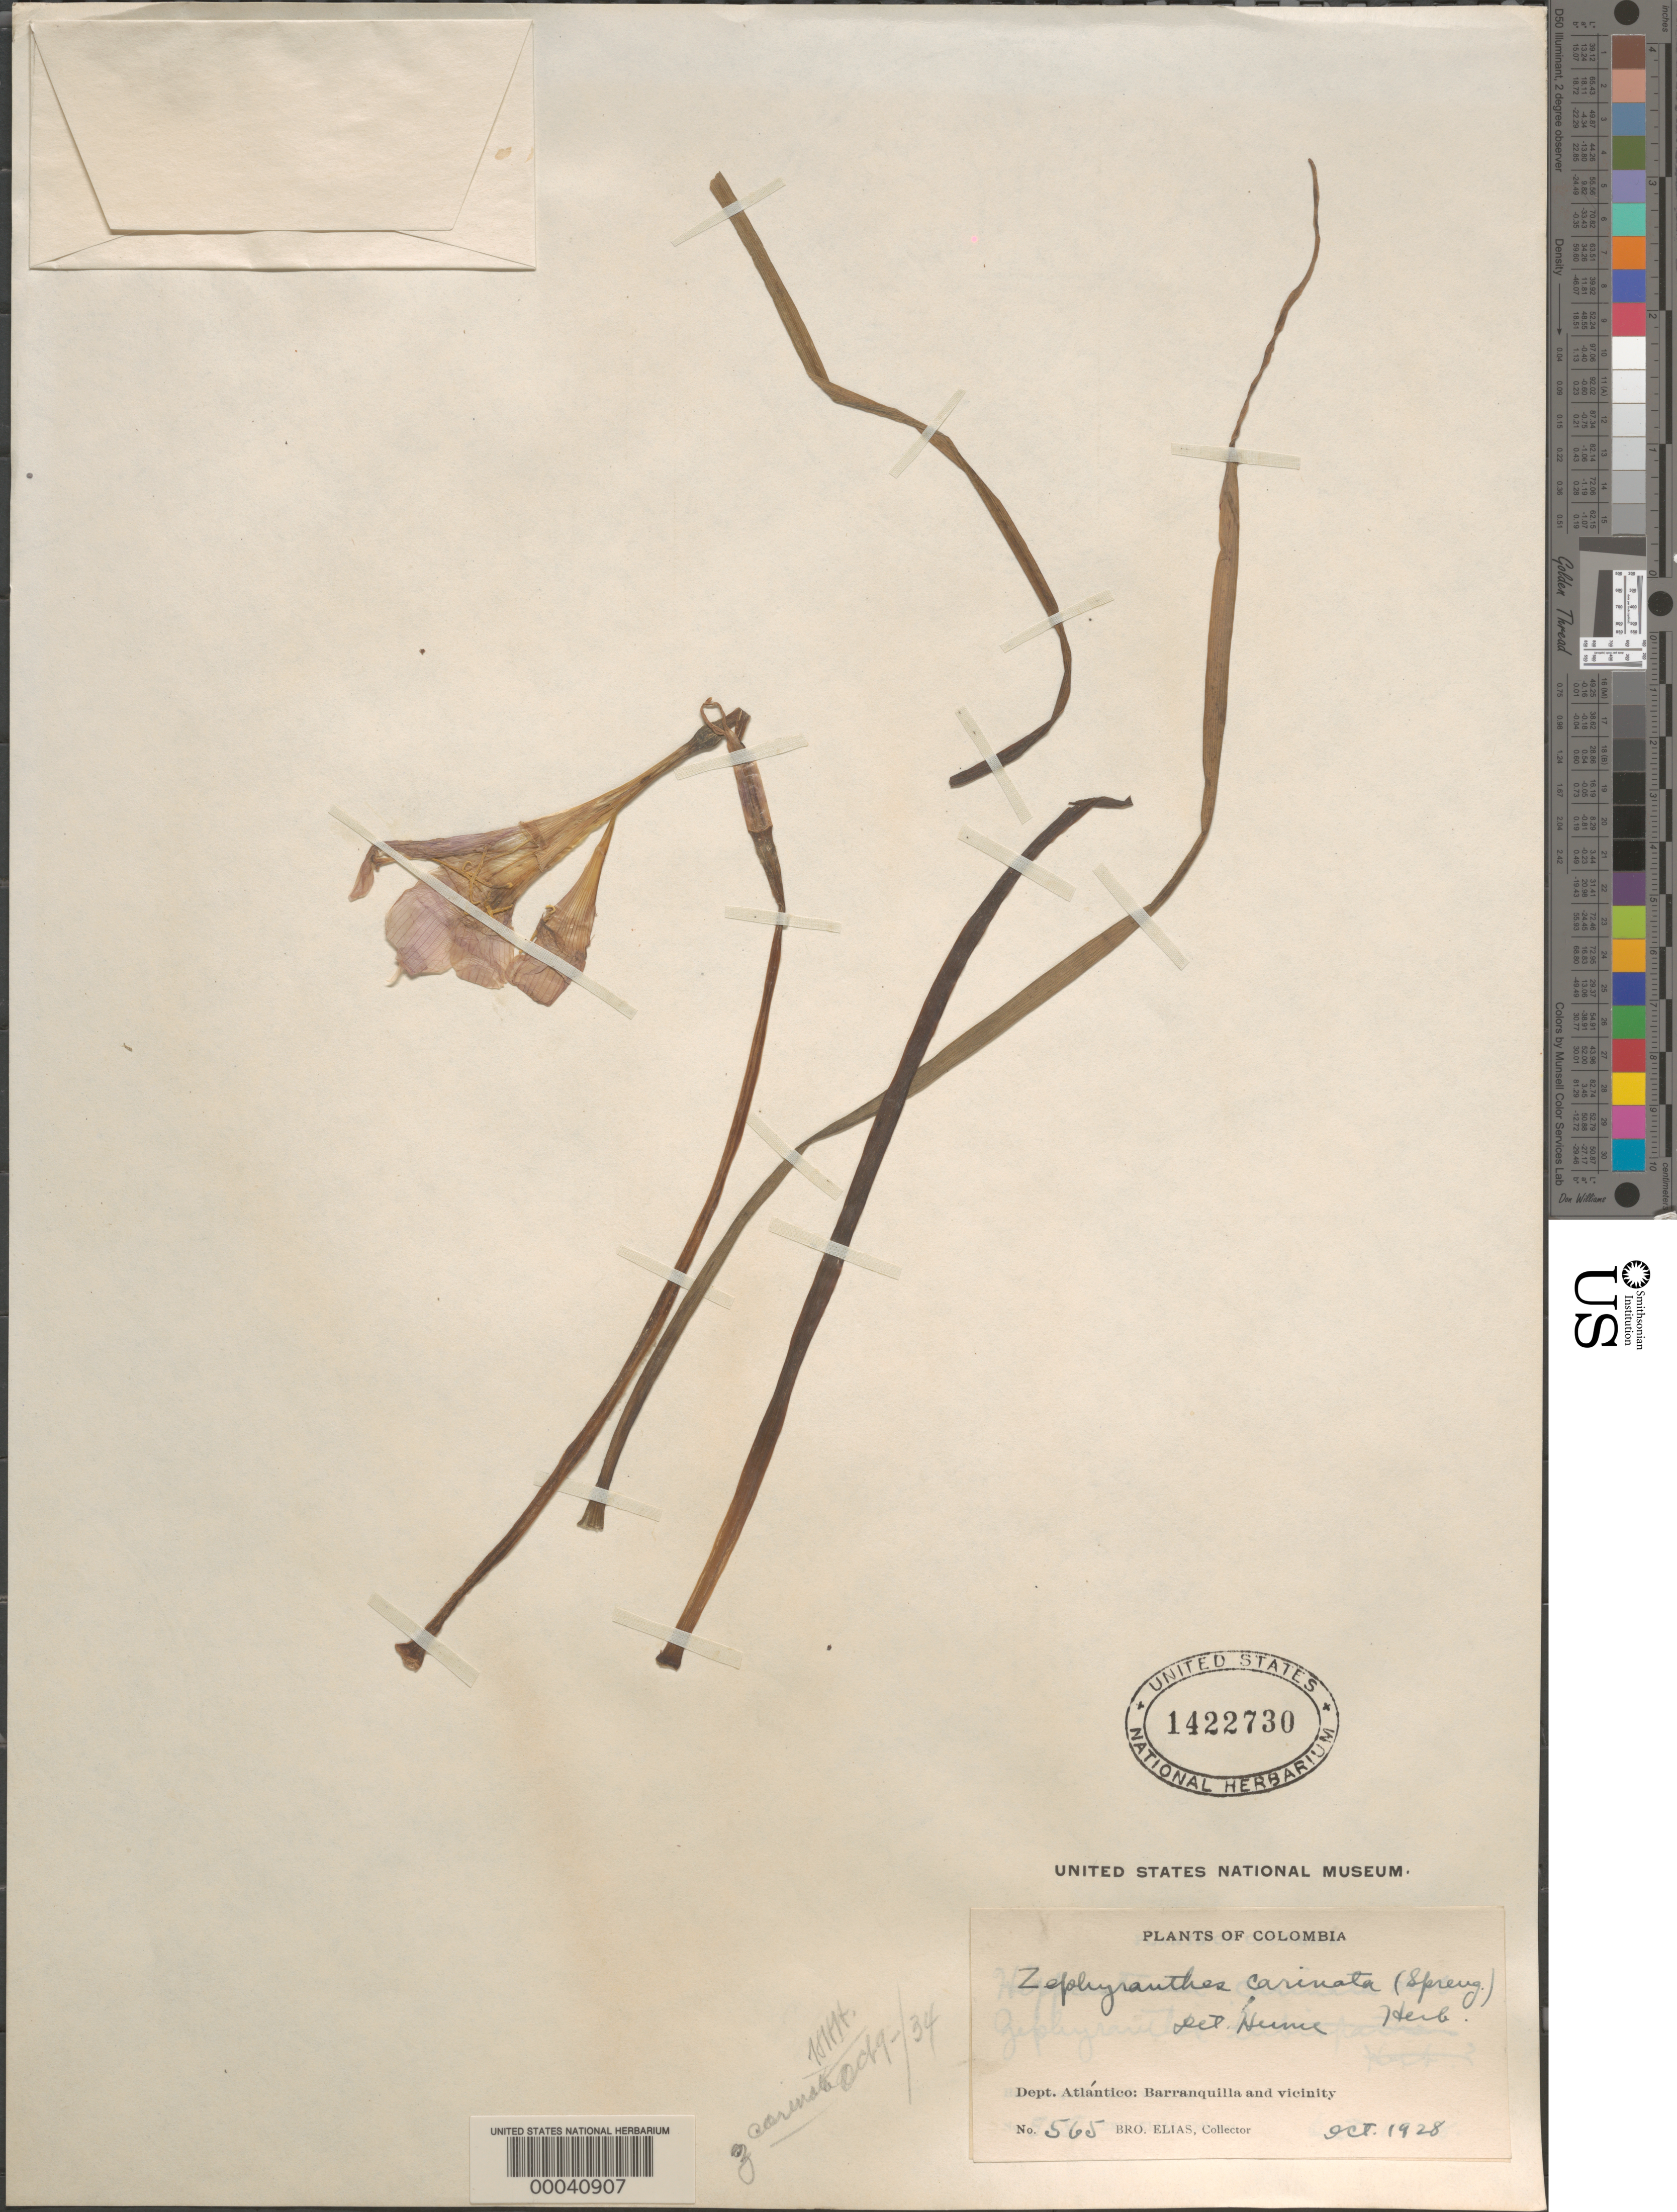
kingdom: Plantae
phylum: Tracheophyta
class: Liliopsida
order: Asparagales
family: Amaryllidaceae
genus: Zephyranthes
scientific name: Zephyranthes carinata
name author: Herb.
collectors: Bro. Elias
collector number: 565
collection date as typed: Oct 1928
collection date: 1928-10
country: Colombia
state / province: Atlántico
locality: Barranquilla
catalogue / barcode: US 1422730